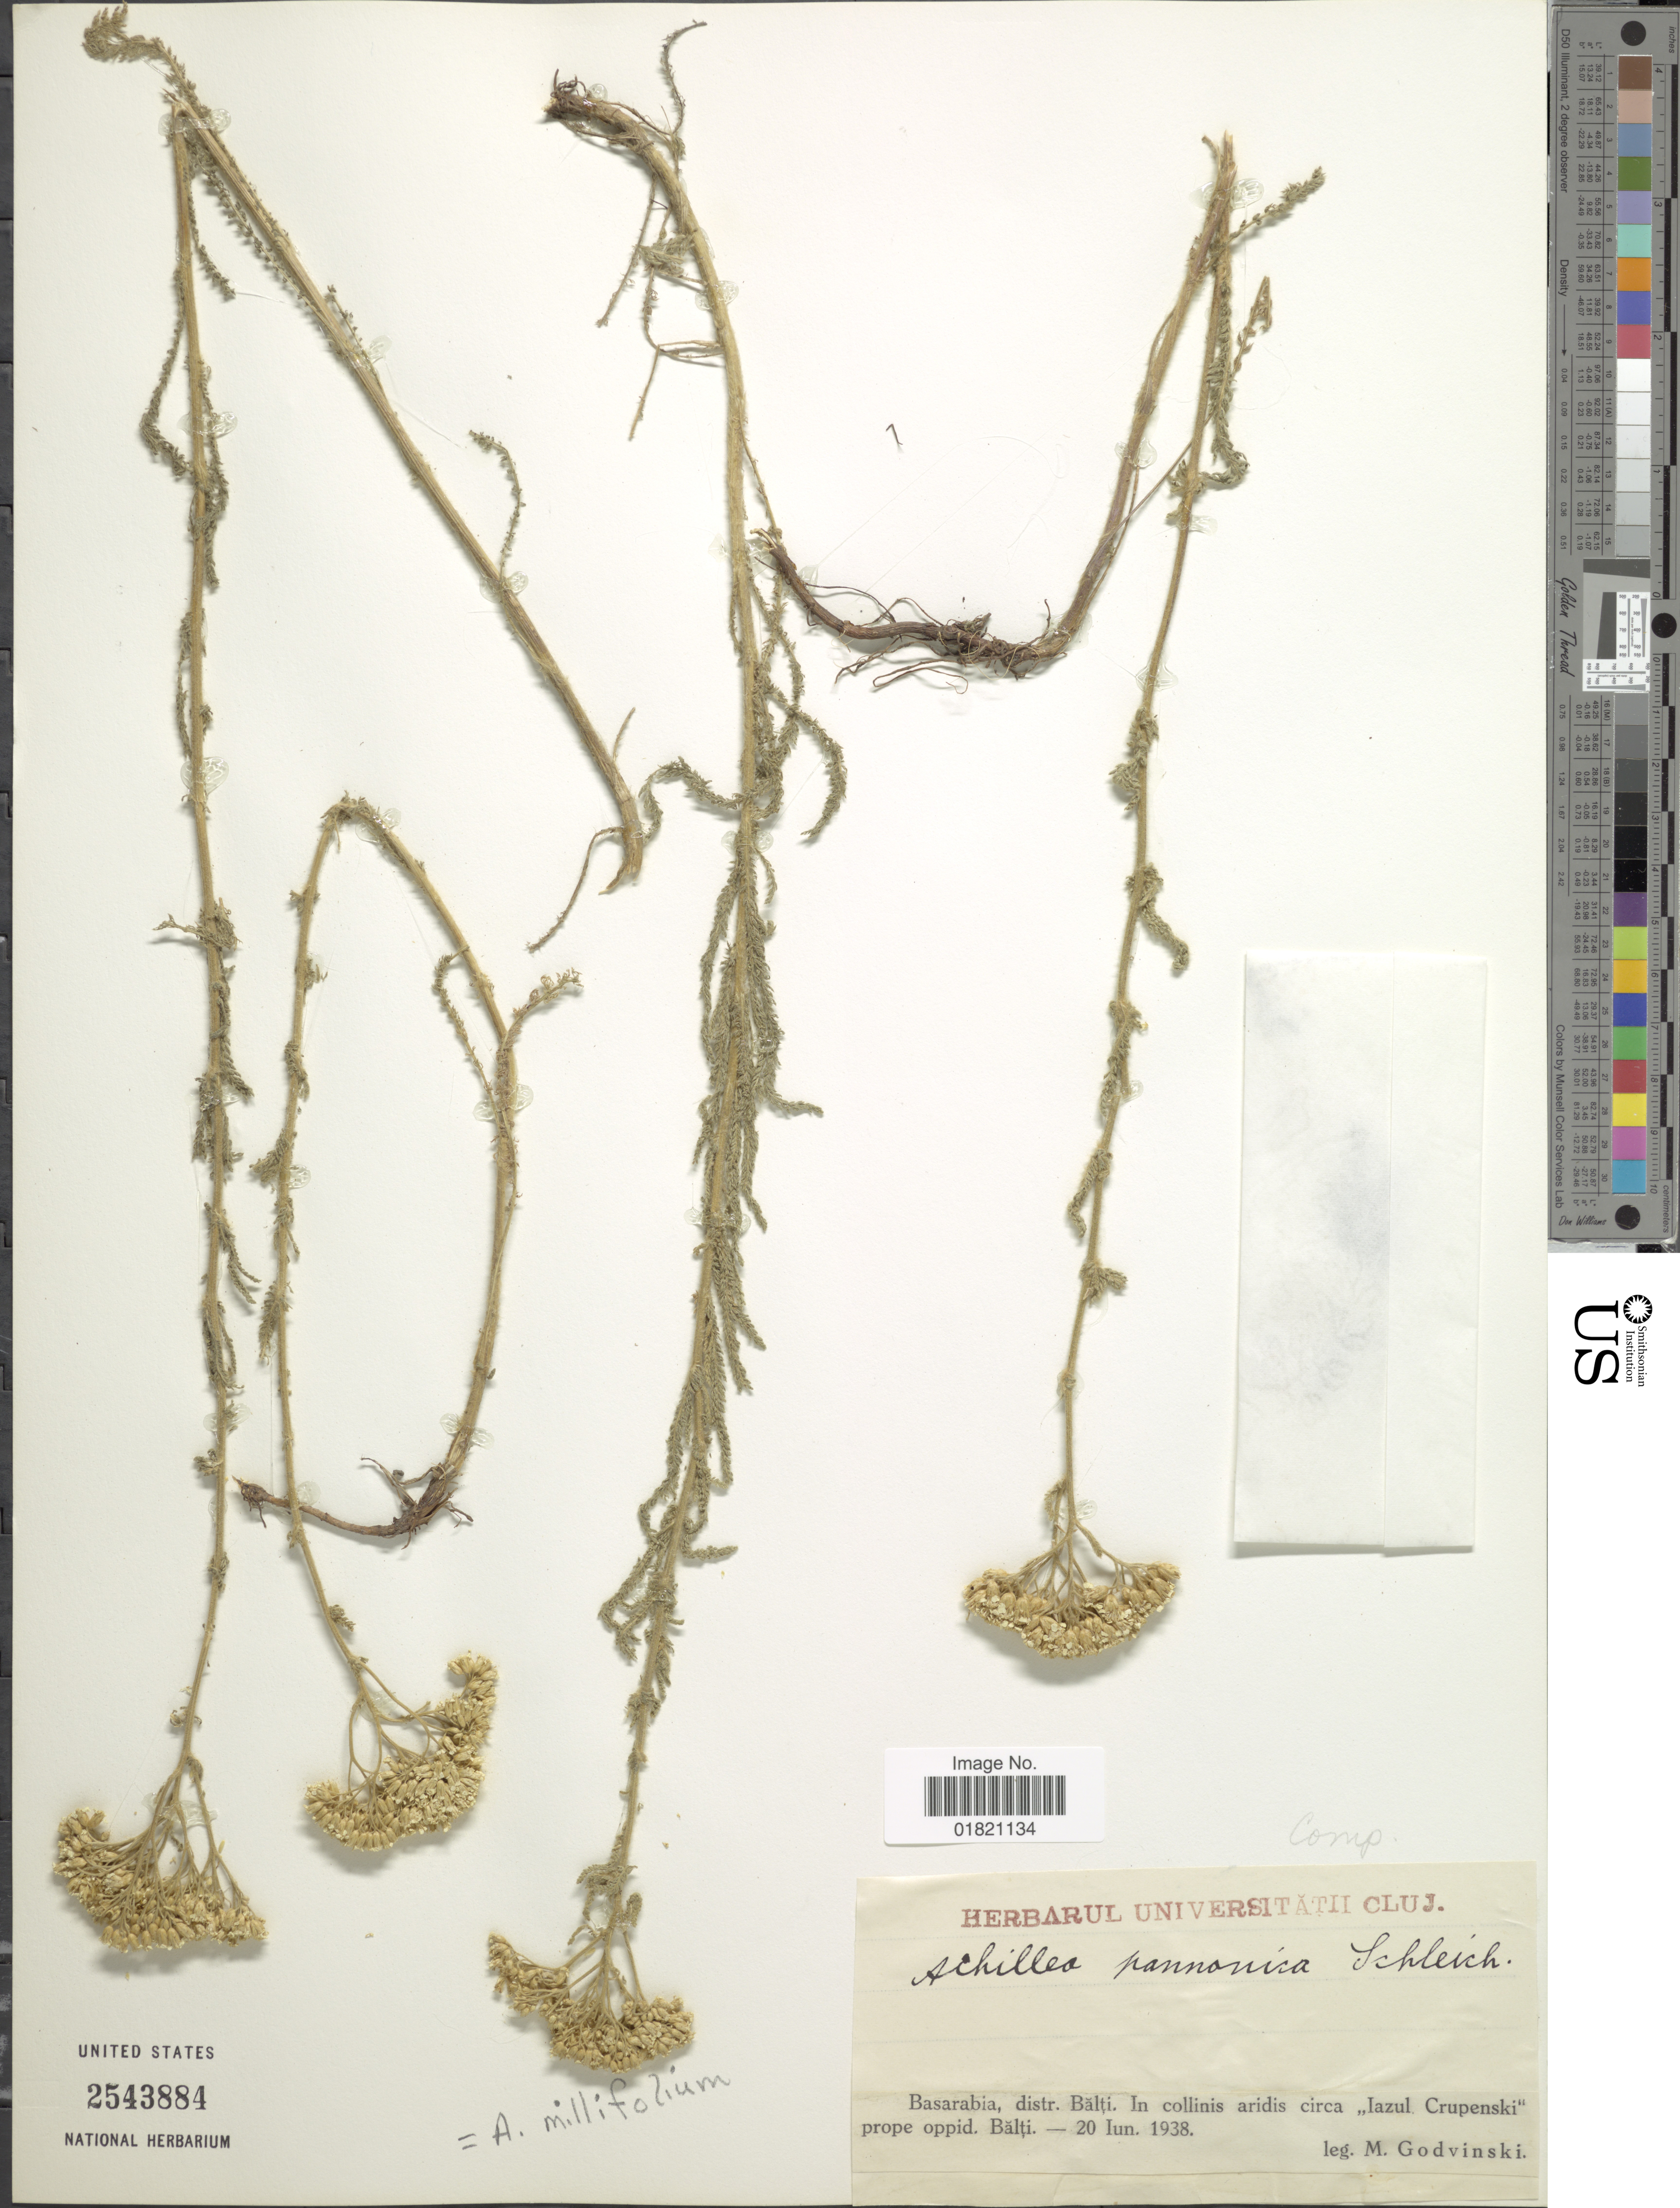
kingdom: Plantae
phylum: Tracheophyta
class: Magnoliopsida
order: Asterales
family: Asteraceae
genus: Achillea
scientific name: Achillea millefolium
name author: L.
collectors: M. Godvinski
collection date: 1938-06-20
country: Moldova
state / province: Bălţi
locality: Basarabia. circa "Iazul Crupenski" prope oppid. Balti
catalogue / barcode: US 2543884